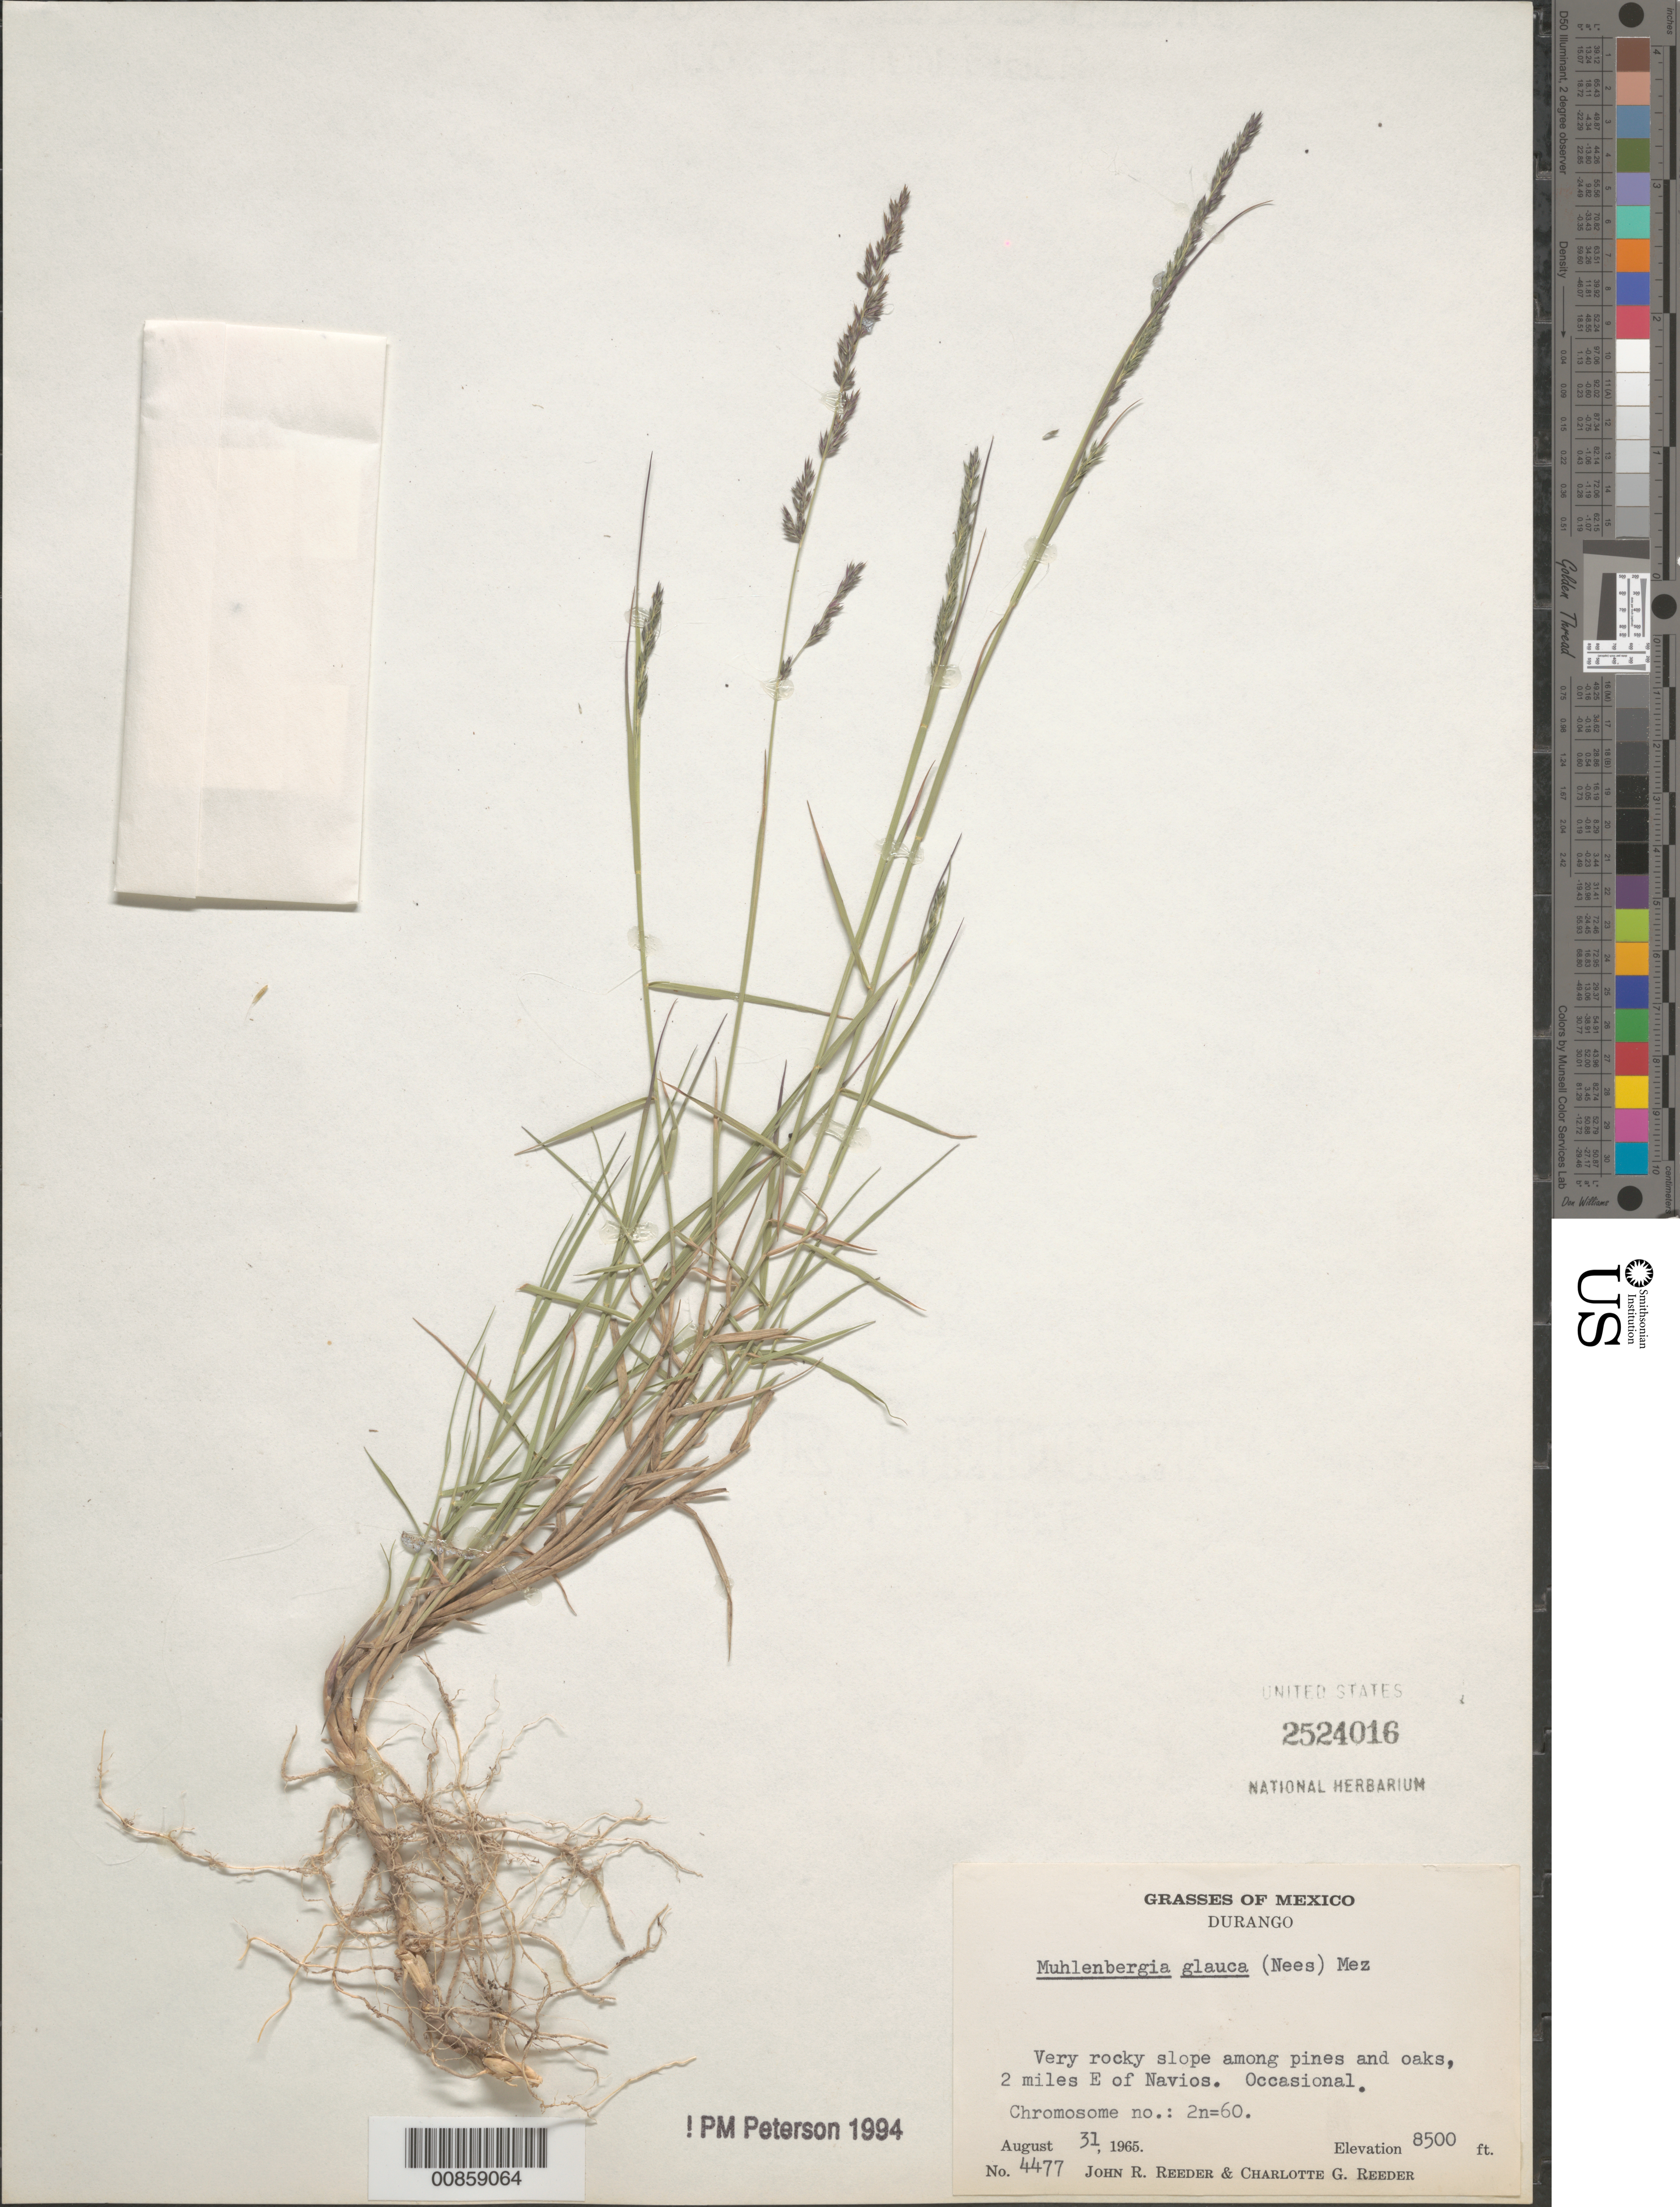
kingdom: Plantae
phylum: Tracheophyta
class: Liliopsida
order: Poales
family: Poaceae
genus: Muhlenbergia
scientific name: Muhlenbergia sp.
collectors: J. R. Reeder & C. G. Reeder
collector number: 4477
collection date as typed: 31 Aug 1965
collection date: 1965-08-31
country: Mexico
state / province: Durango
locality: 2 mi E of Navios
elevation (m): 2591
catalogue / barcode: US 2524016